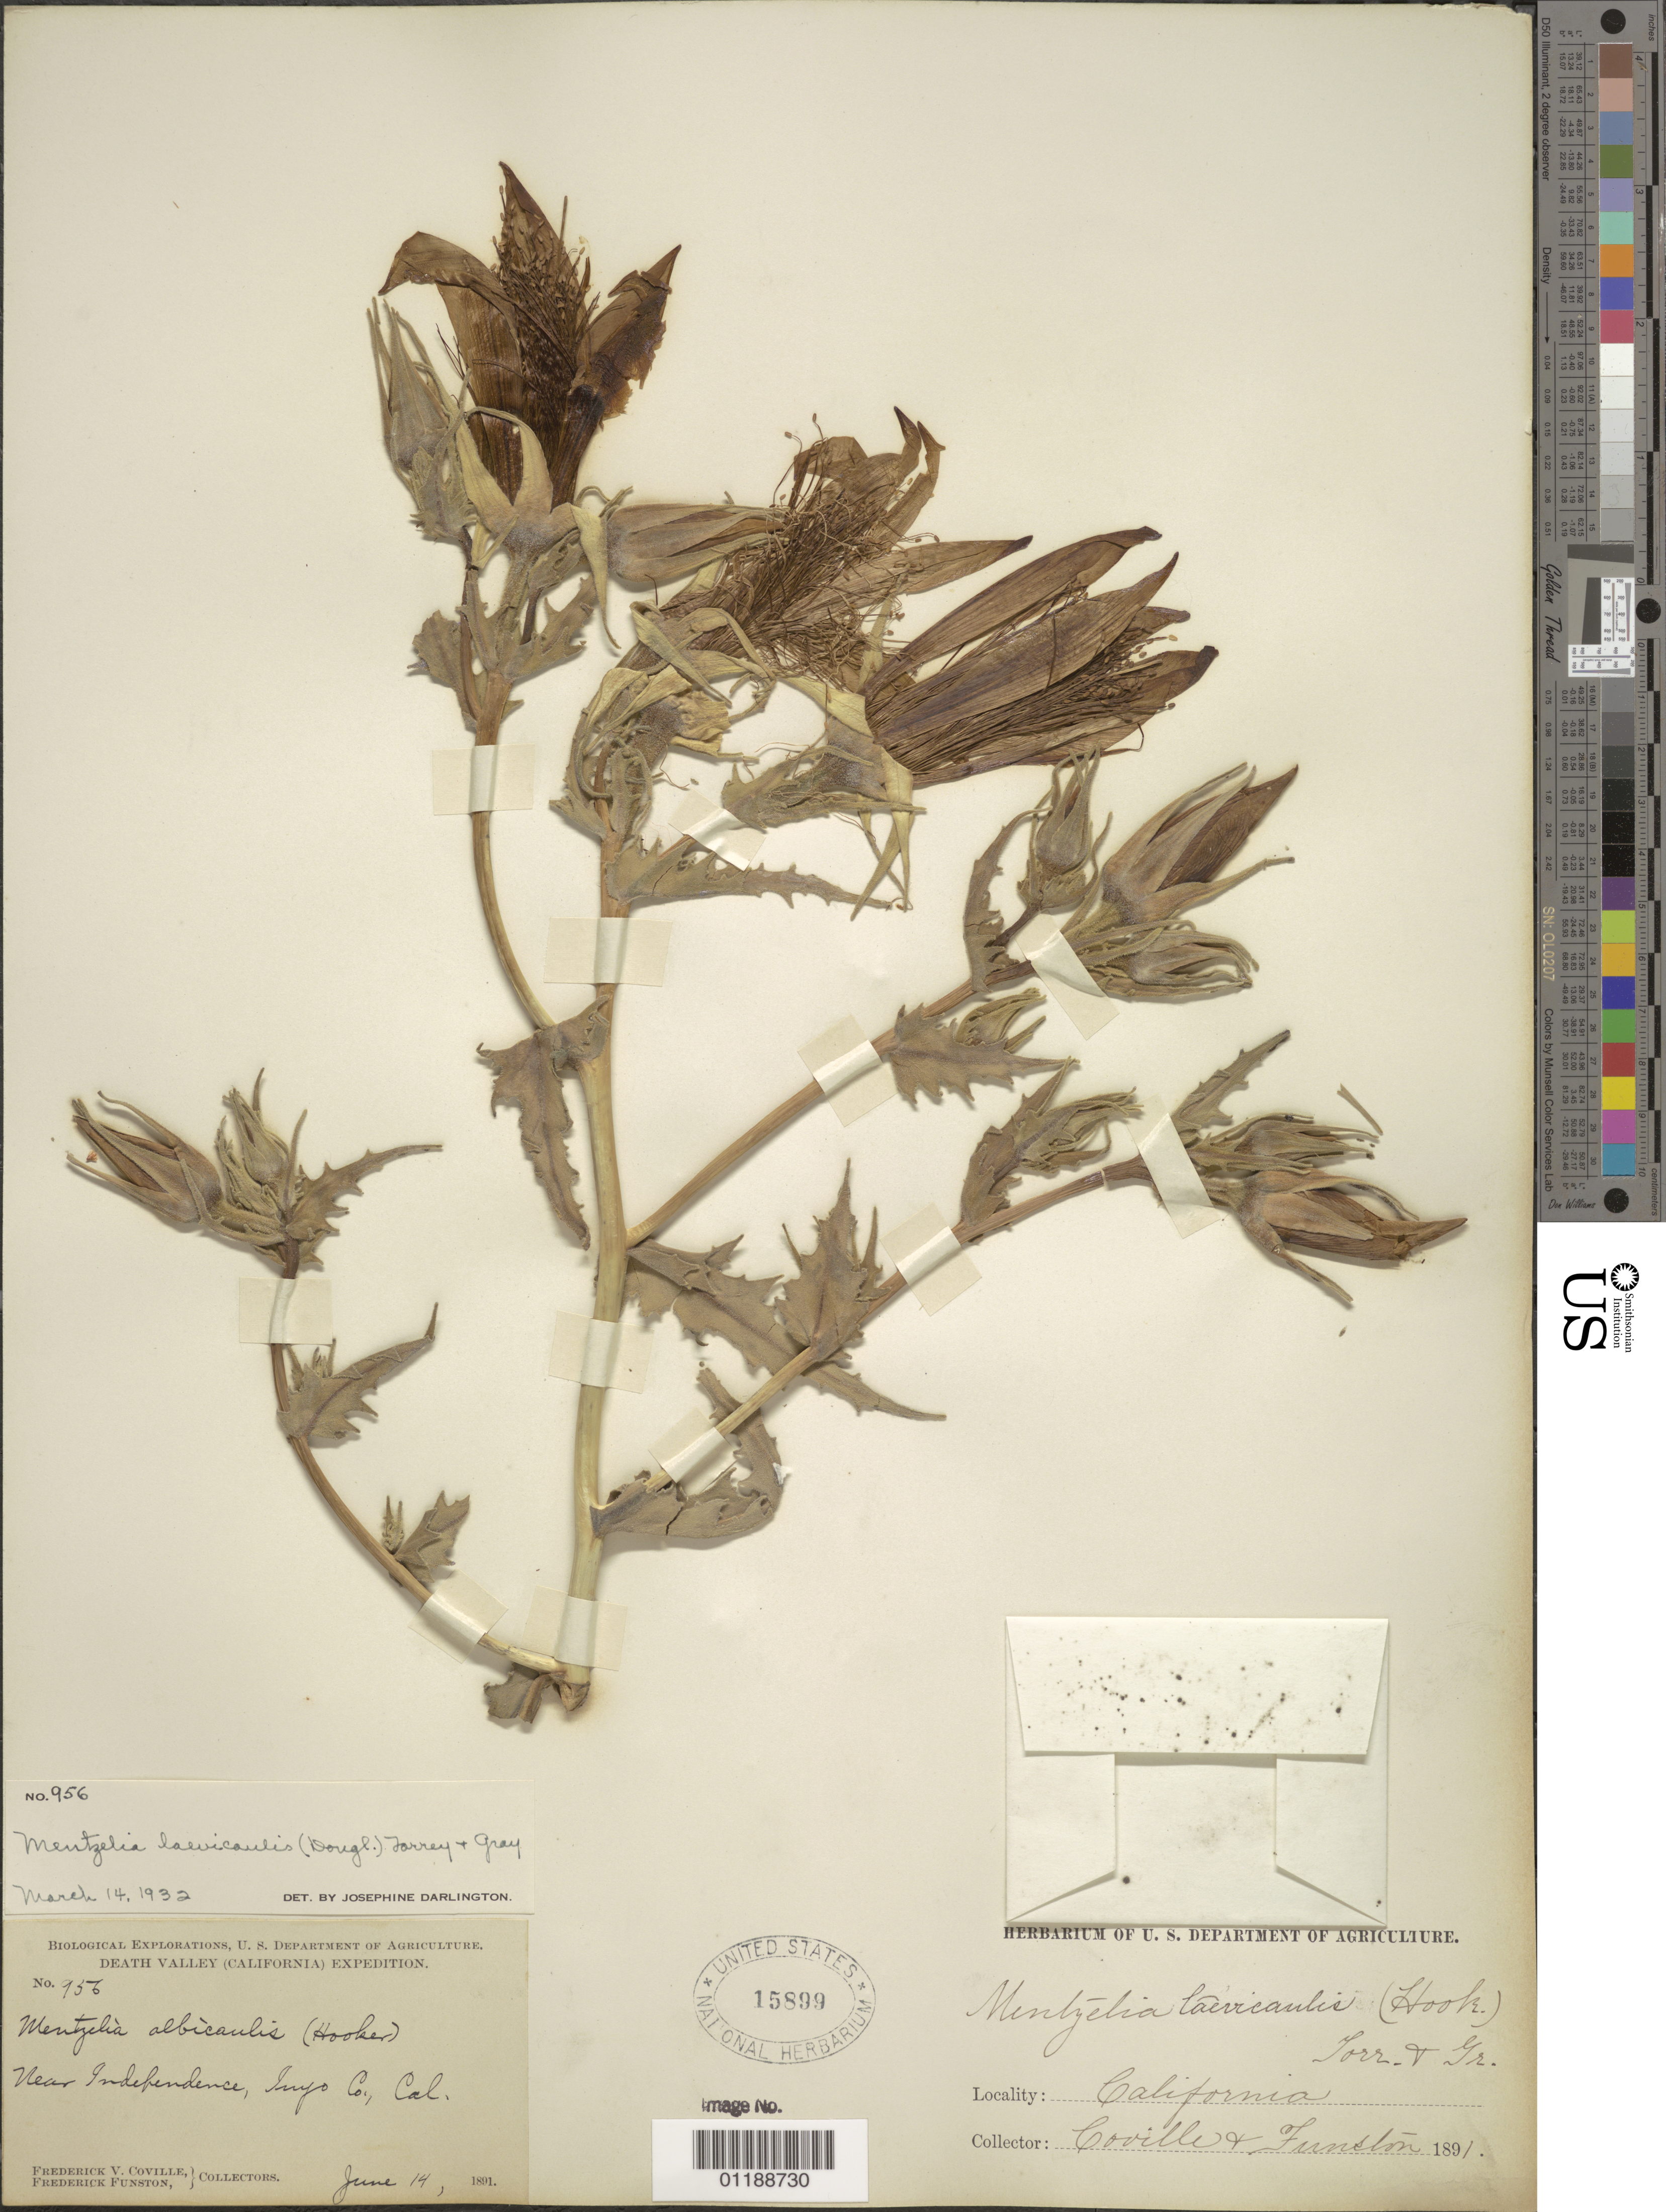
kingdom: Plantae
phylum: Tracheophyta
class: Magnoliopsida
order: Cornales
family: Loasaceae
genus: Mentzelia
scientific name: Mentzelia laevicaulis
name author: (Douglas ex Hook.) Torr. & A. Gray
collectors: F. V. Coville & F. Funston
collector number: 956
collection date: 1891-06-14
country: United States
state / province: California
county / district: Inyo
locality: near Independence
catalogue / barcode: US 15899